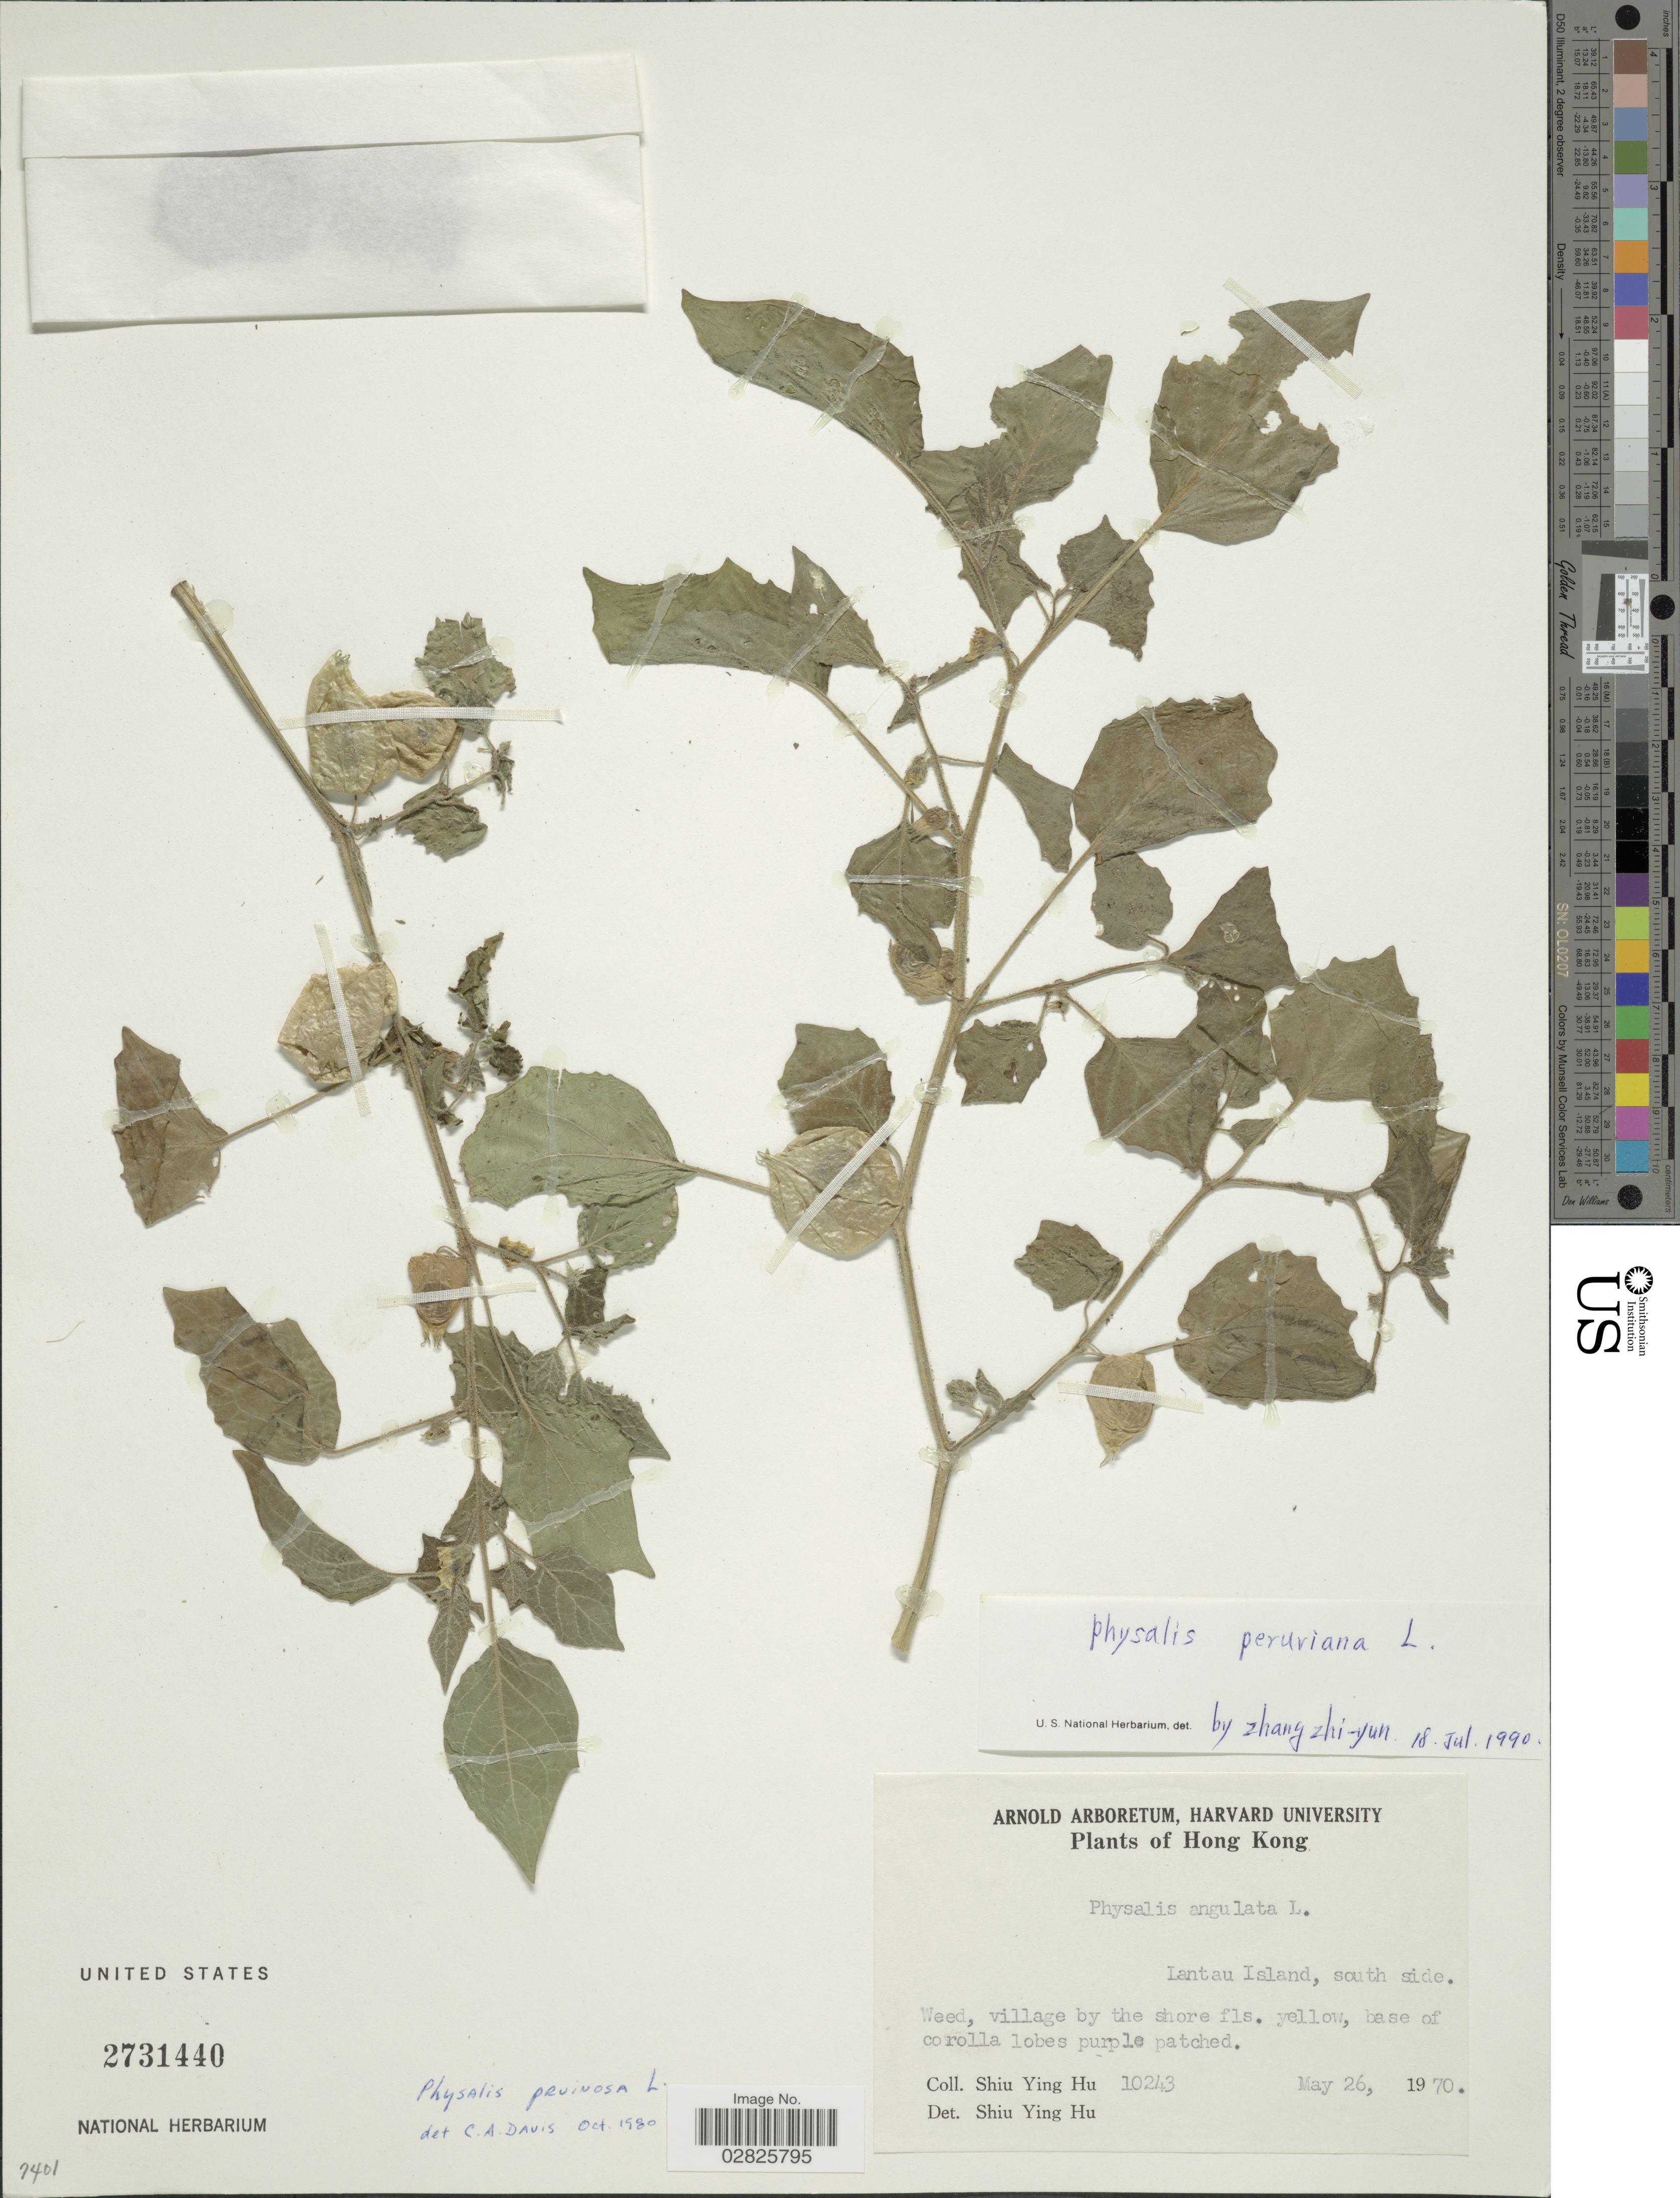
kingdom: Plantae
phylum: Tracheophyta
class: Magnoliopsida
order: Solanales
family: Solanaceae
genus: Physalis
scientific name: Physalis pruinosa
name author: L.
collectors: S. Y. Hu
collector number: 10243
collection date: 1970-05-26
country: China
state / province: Hong Kong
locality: Lantau Island, south side.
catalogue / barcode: US 2731440